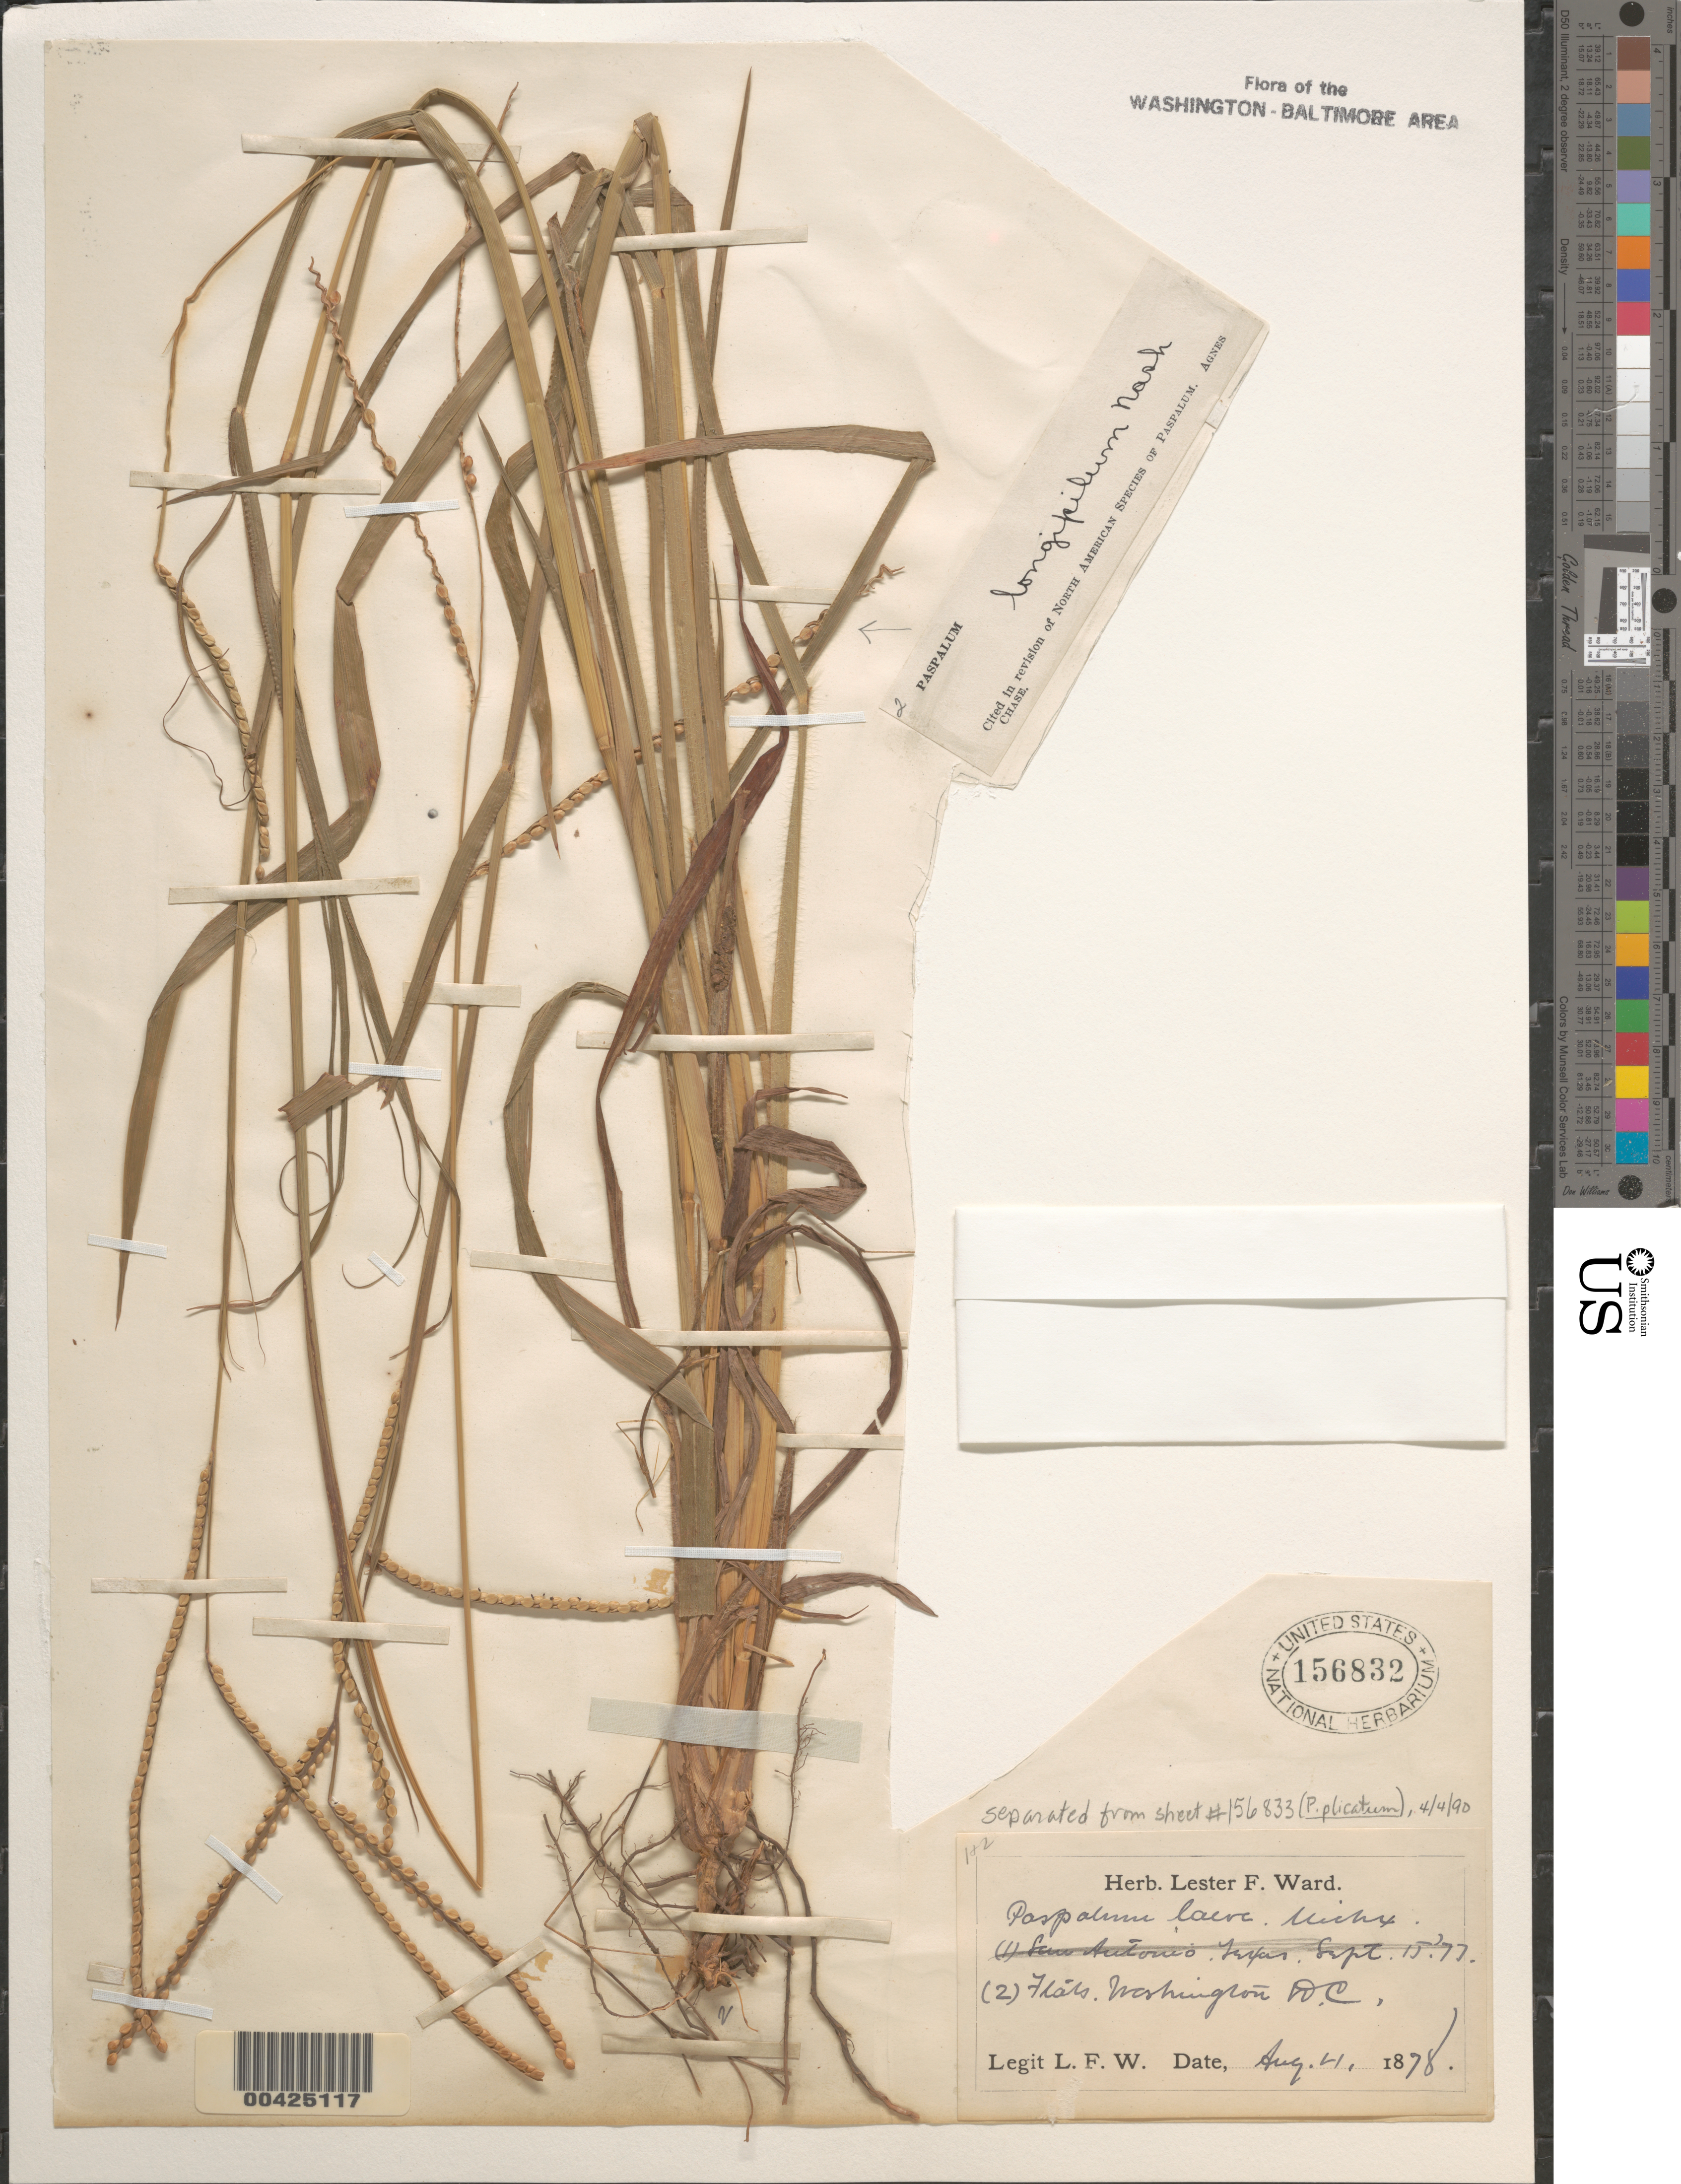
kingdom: Plantae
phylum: Tracheophyta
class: Liliopsida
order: Poales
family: Poaceae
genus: Paspalum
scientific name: Paspalum laeve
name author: Michx.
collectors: L. F. Ward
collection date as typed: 04 Aug 1878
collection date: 1878-08-04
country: United States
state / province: District of Columbia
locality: Flats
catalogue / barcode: US 156832